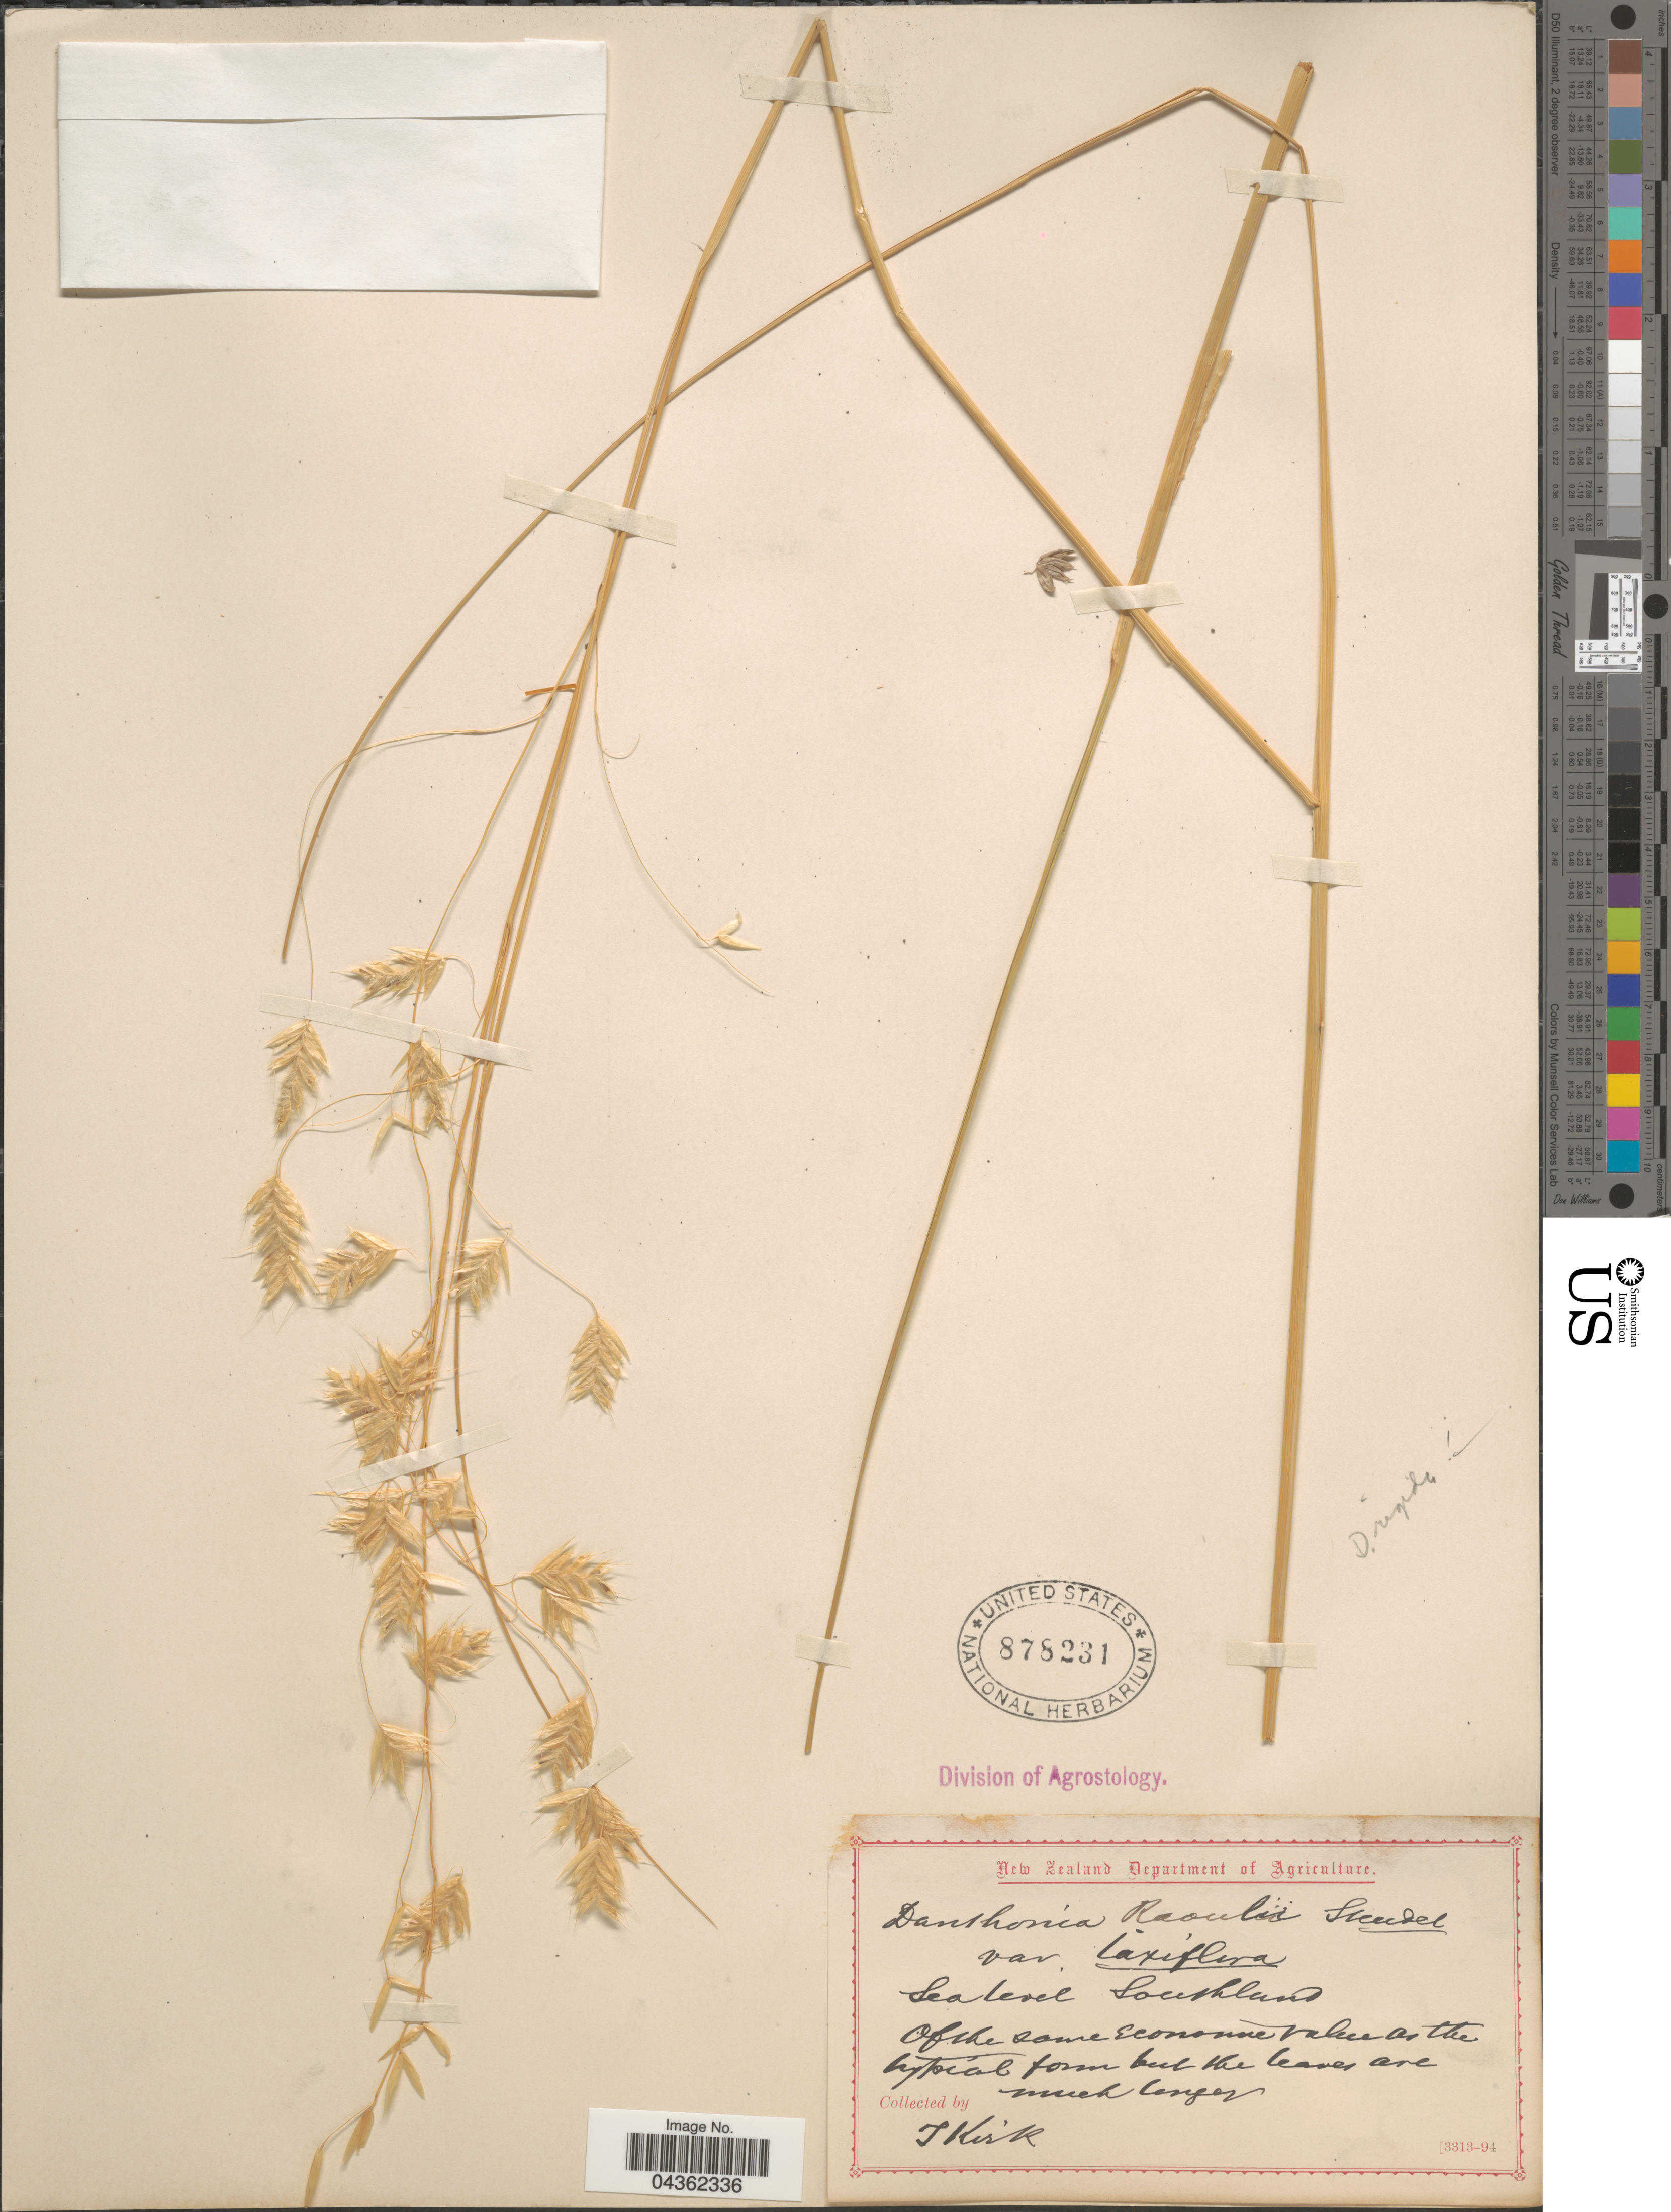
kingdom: Plantae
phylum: Tracheophyta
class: Liliopsida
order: Poales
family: Poaceae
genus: Chionochloa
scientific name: Chionochloa rigida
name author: (Raoul) Zotov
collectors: T. Kirk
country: New Zealand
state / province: Southland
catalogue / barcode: US 878231